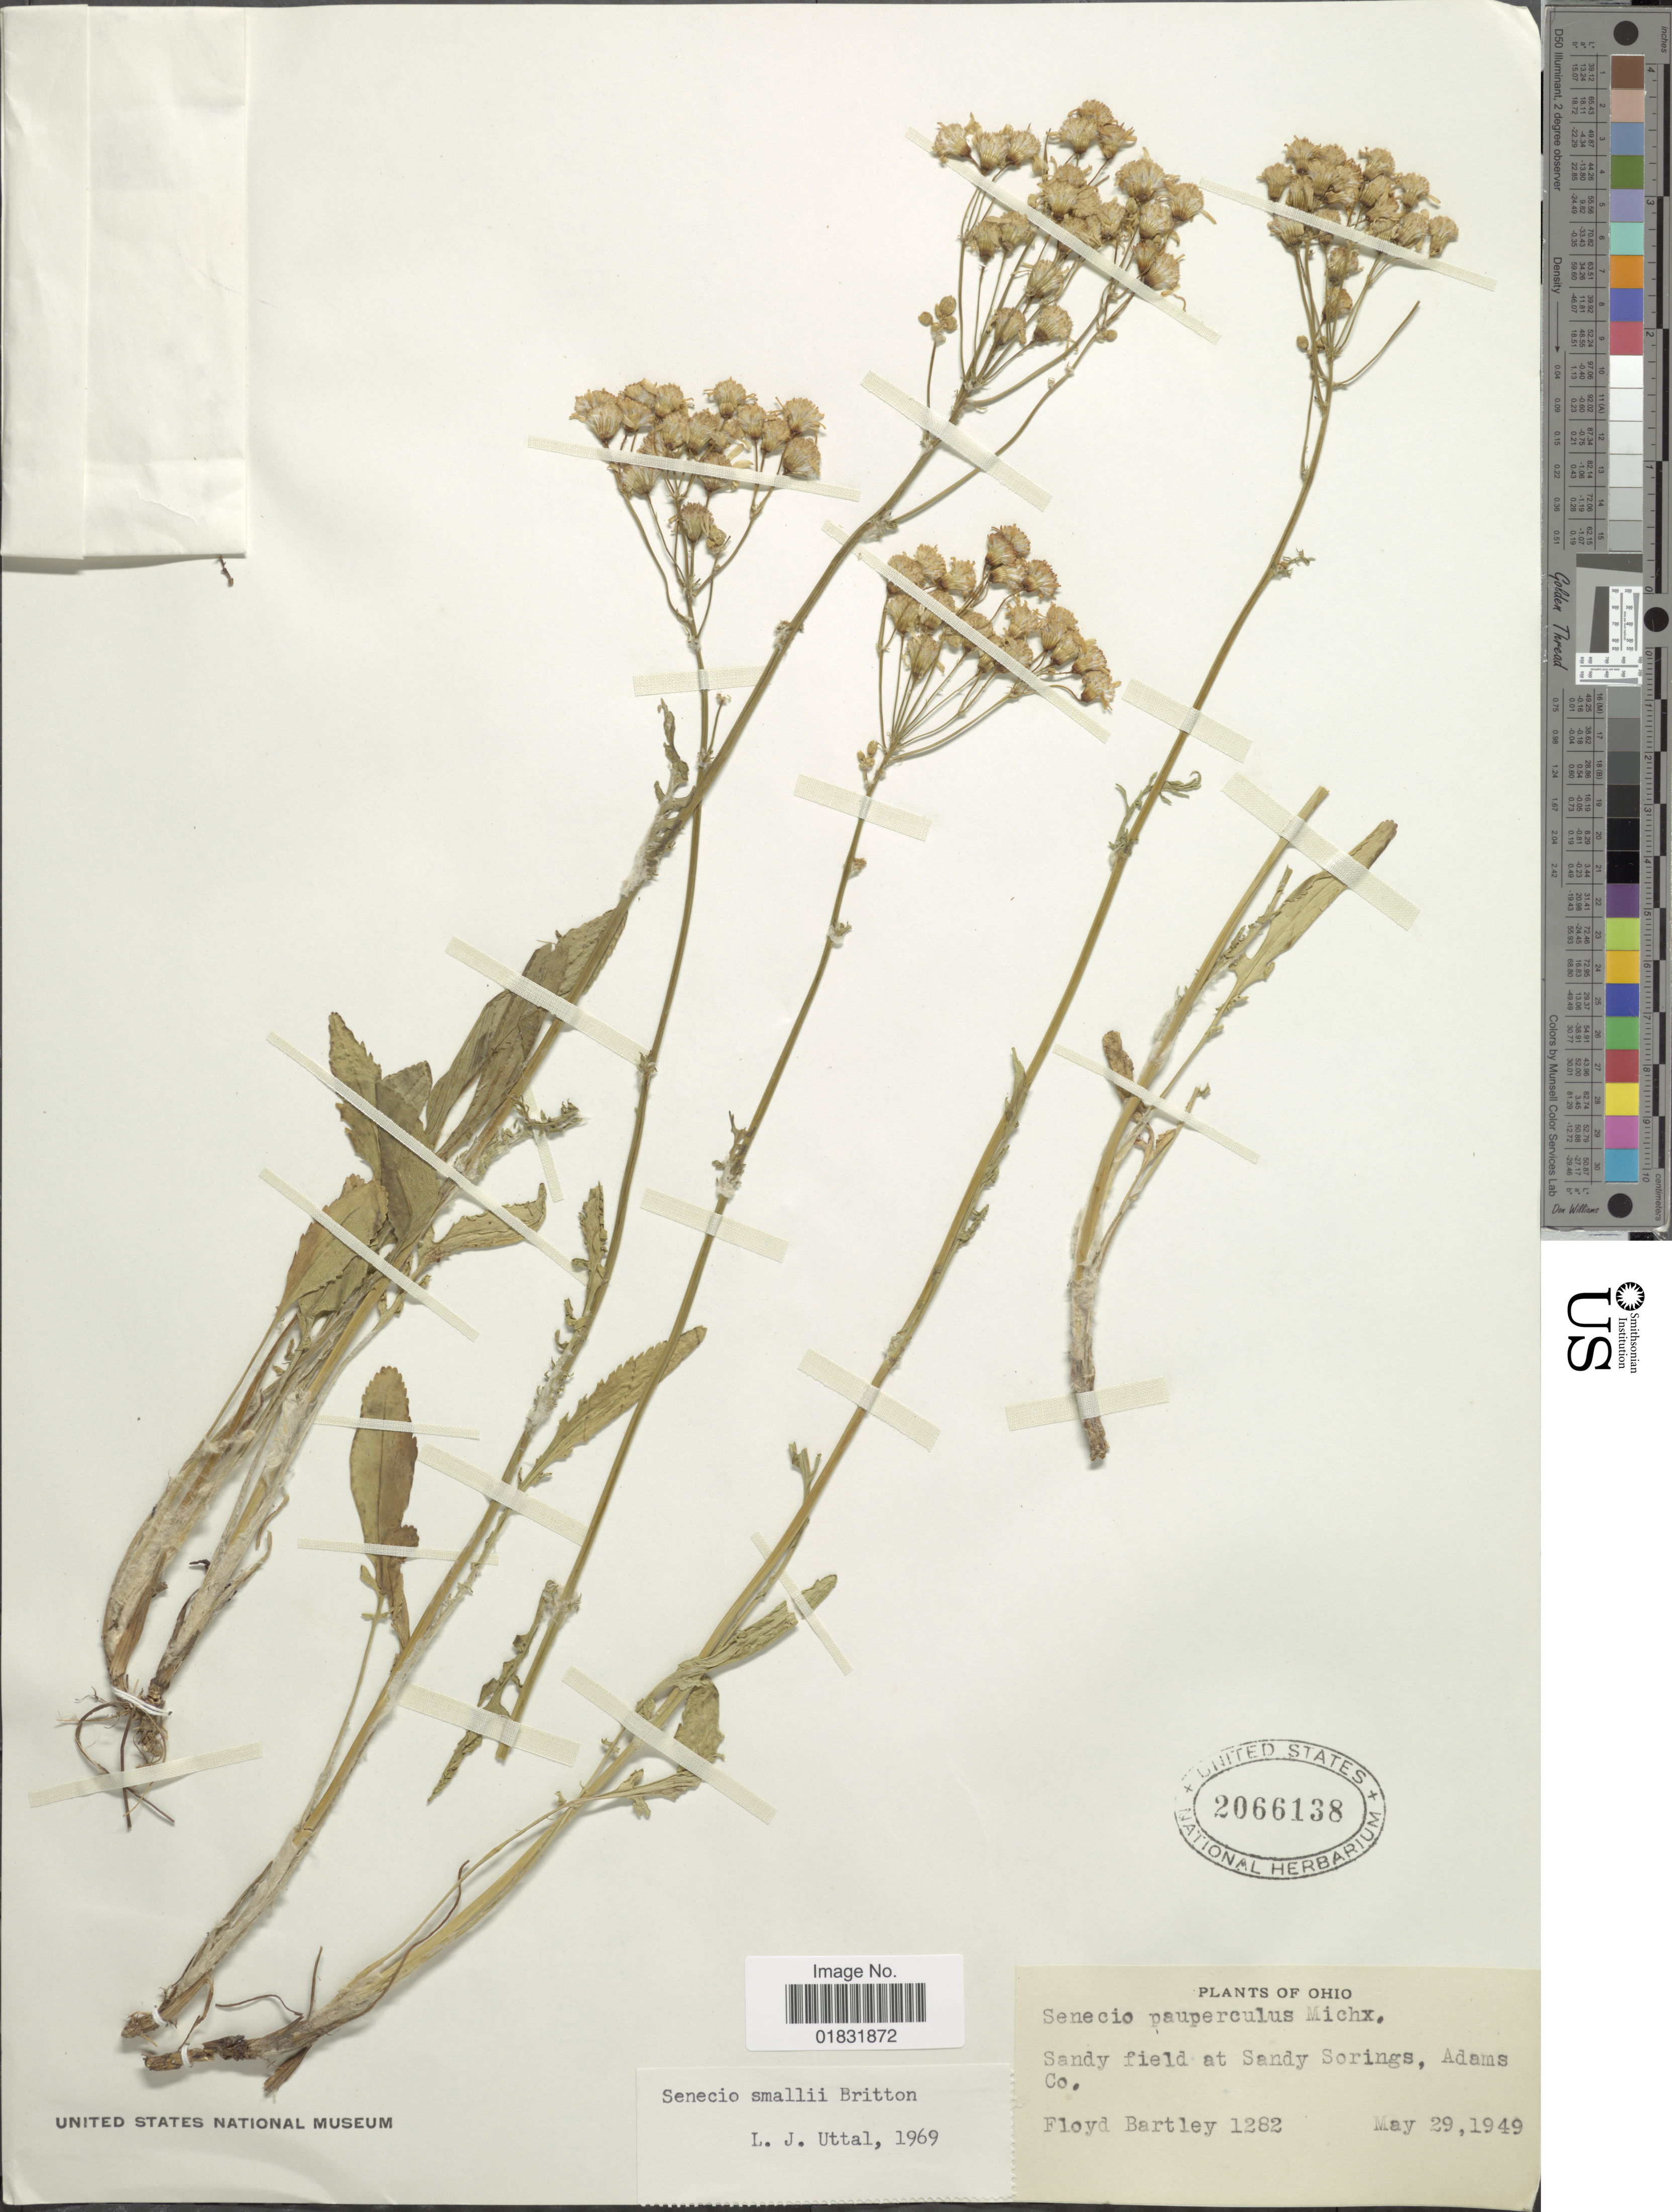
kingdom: Plantae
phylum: Tracheophyta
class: Magnoliopsida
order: Asterales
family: Asteraceae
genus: Packera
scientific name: Packera smallii Britton comb ined.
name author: Britton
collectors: F. Bartley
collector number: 1282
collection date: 1949-05-29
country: United States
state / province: Ohio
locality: Sandy field at Sandy Springs, Adams Co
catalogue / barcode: US 2066138